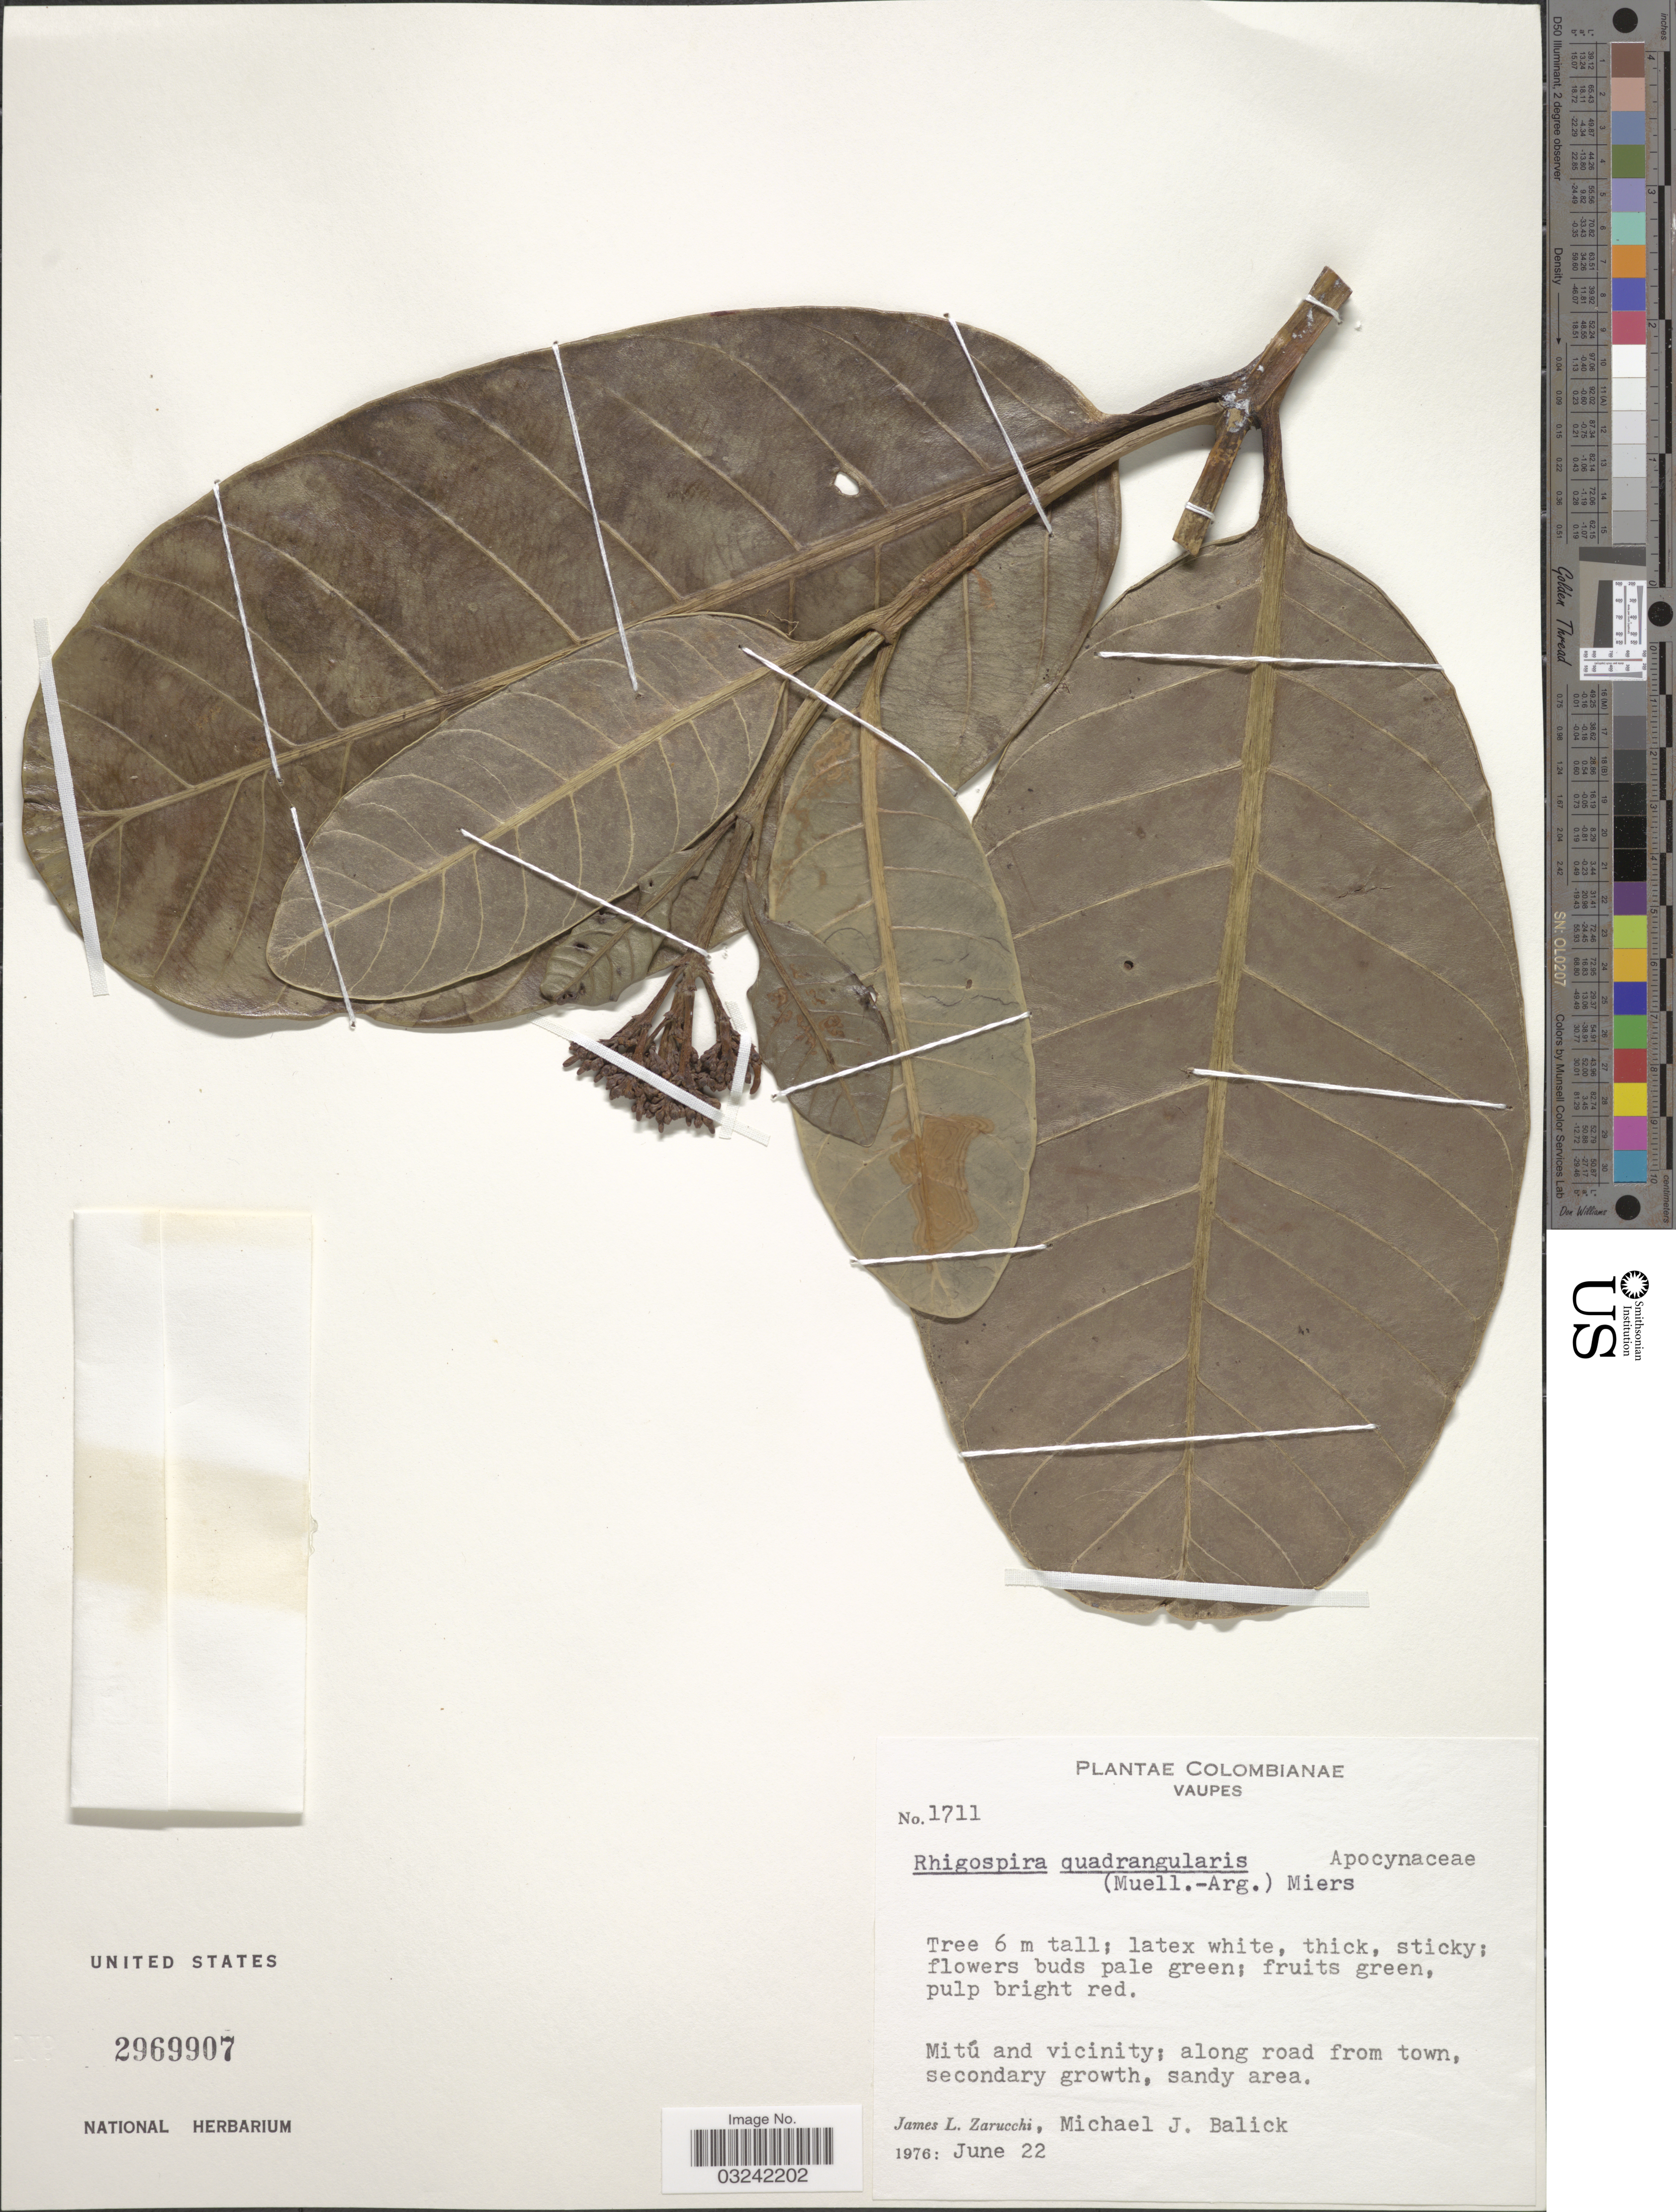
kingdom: Plantae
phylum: Tracheophyta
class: Magnoliopsida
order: Gentianales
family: Apocynaceae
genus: Rhigospira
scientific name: Rhigospira quadrangularis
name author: (Müll. Arg.) Miers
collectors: J. L. Zarucchi & M. J. Balick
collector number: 1711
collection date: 1976-06-22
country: Colombia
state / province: Vaupés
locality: Mitú and vicinity; along road from town.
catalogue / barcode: US 2969907